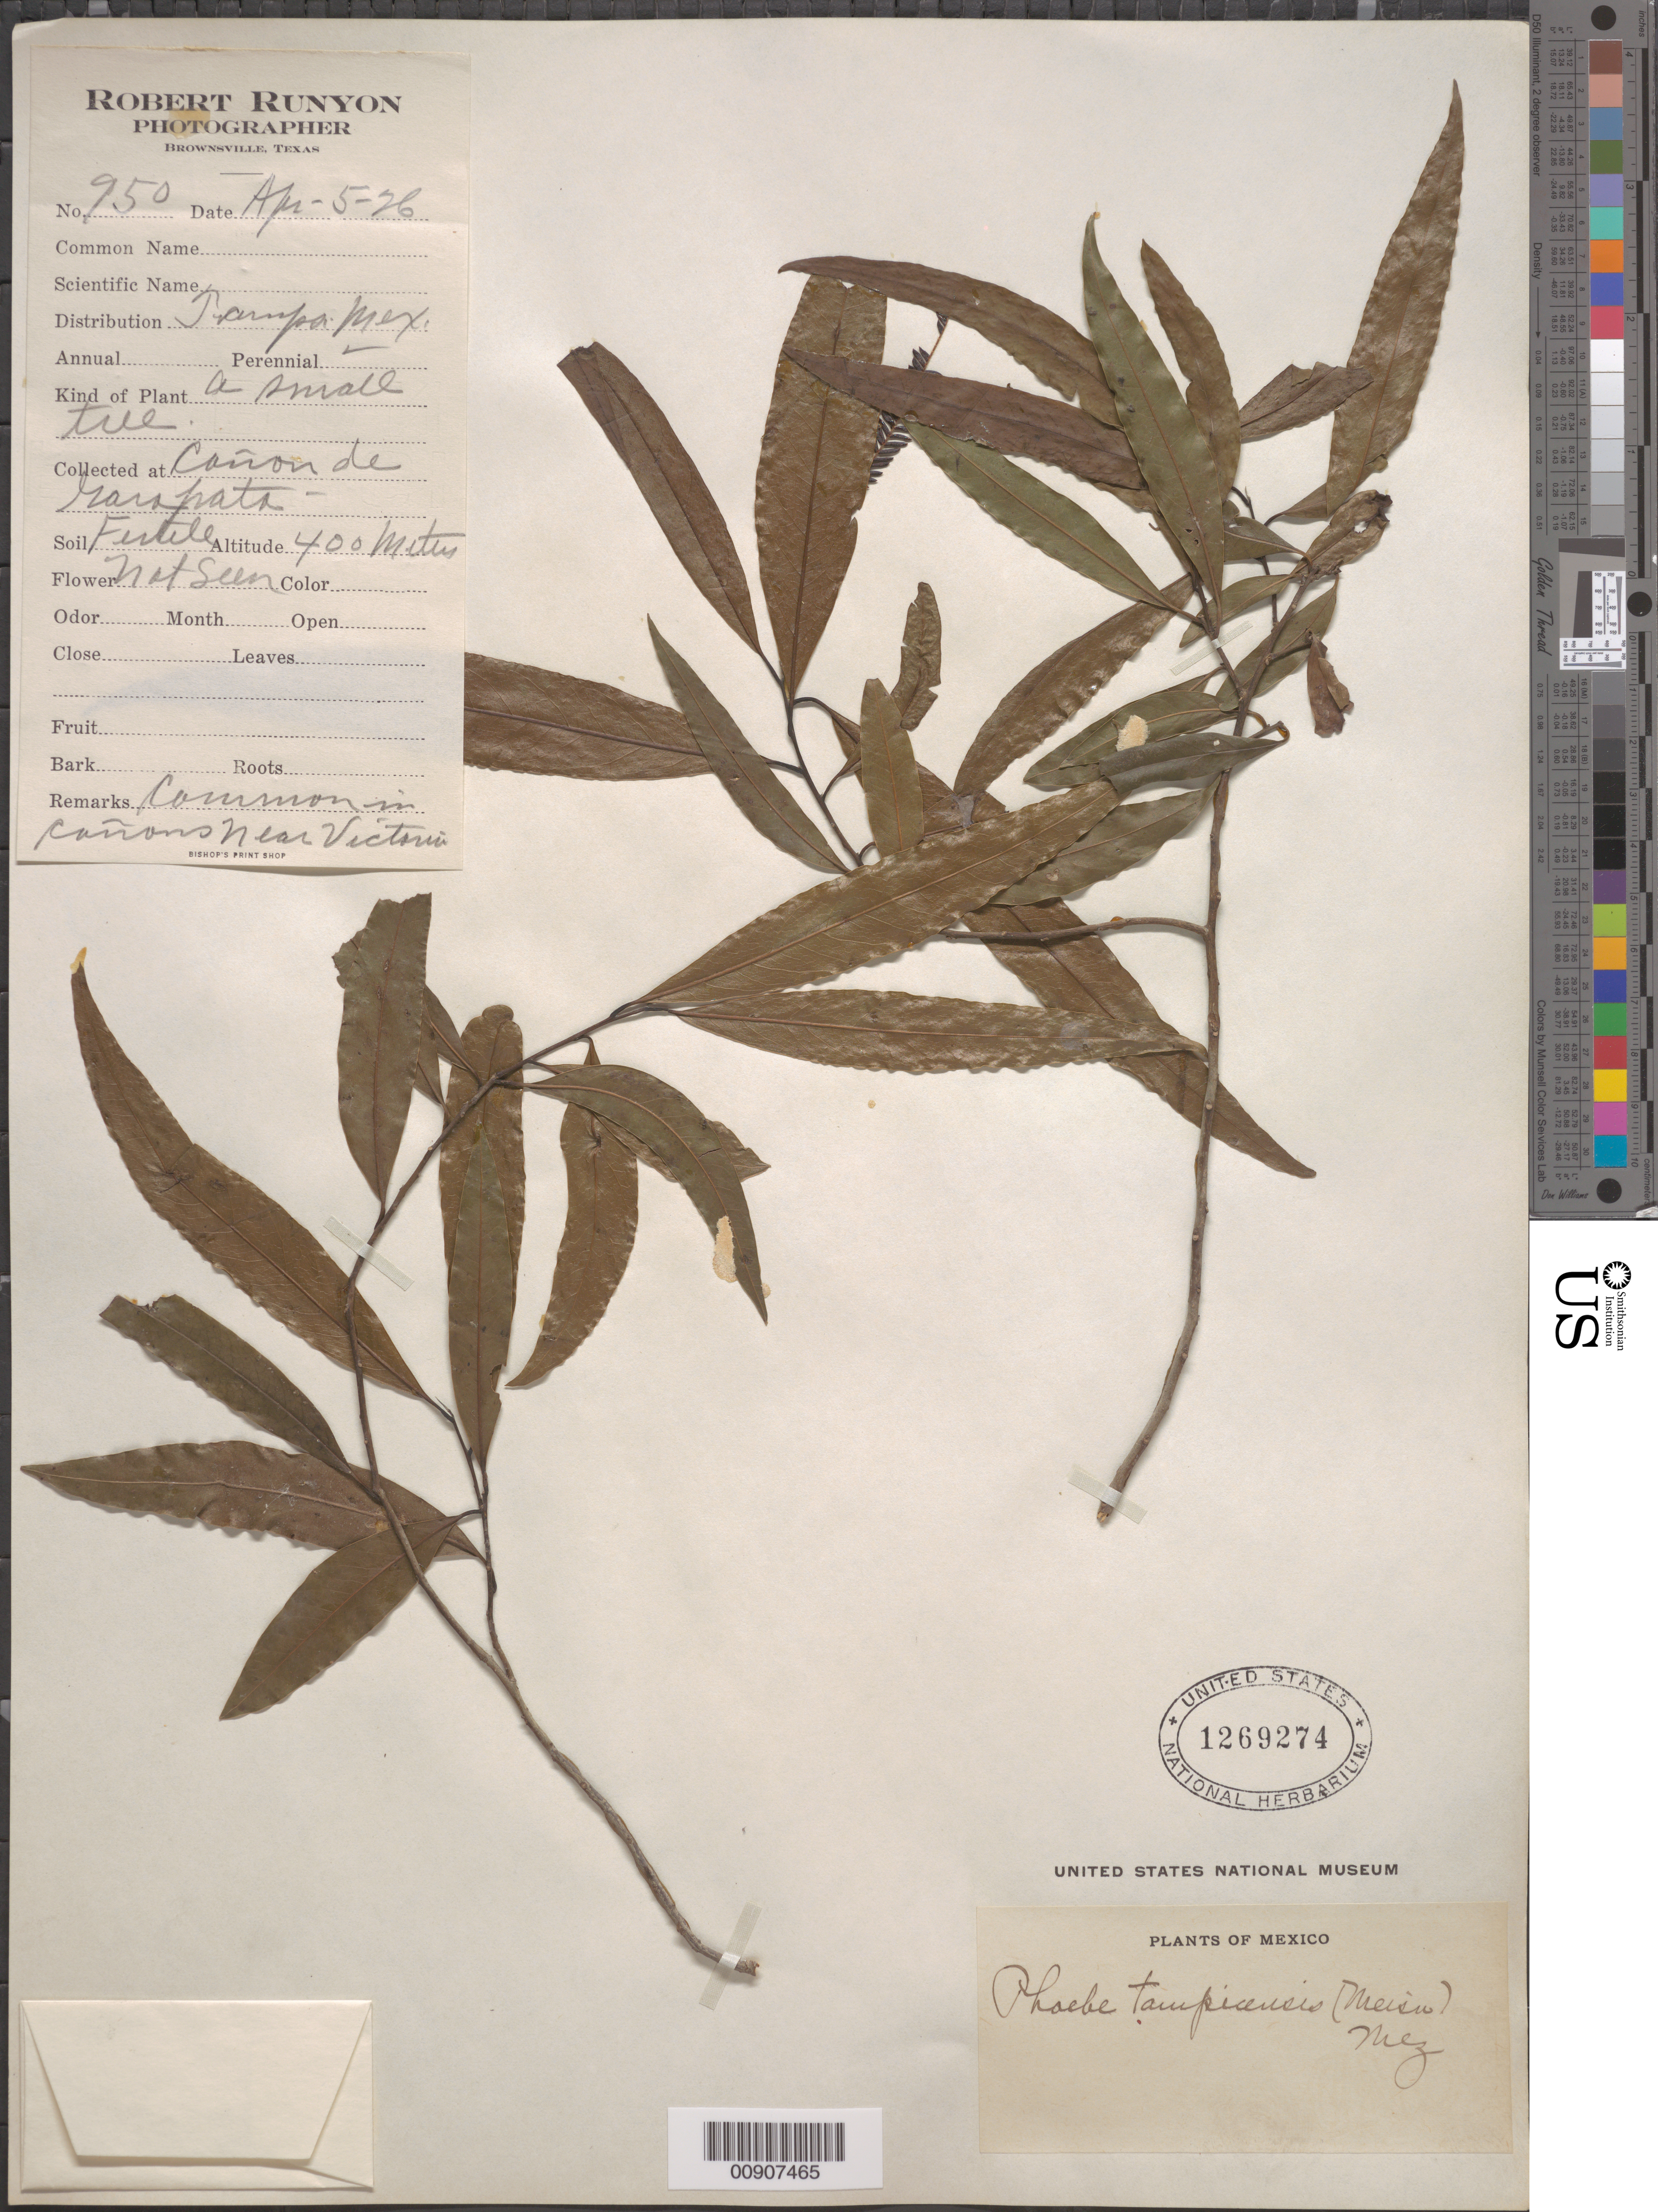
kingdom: Plantae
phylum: Tracheophyta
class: Magnoliopsida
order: Laurales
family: Lauraceae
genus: Phoebe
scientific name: Phoebe tampicensis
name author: (Meisn.) Mez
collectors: R. Runyon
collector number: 950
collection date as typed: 05 Apr 1926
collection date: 1926-04-05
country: Mexico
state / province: Tamaulipas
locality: Tamaulipas: Cañon de Garapata.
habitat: Soil fertile.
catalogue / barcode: US 1269274